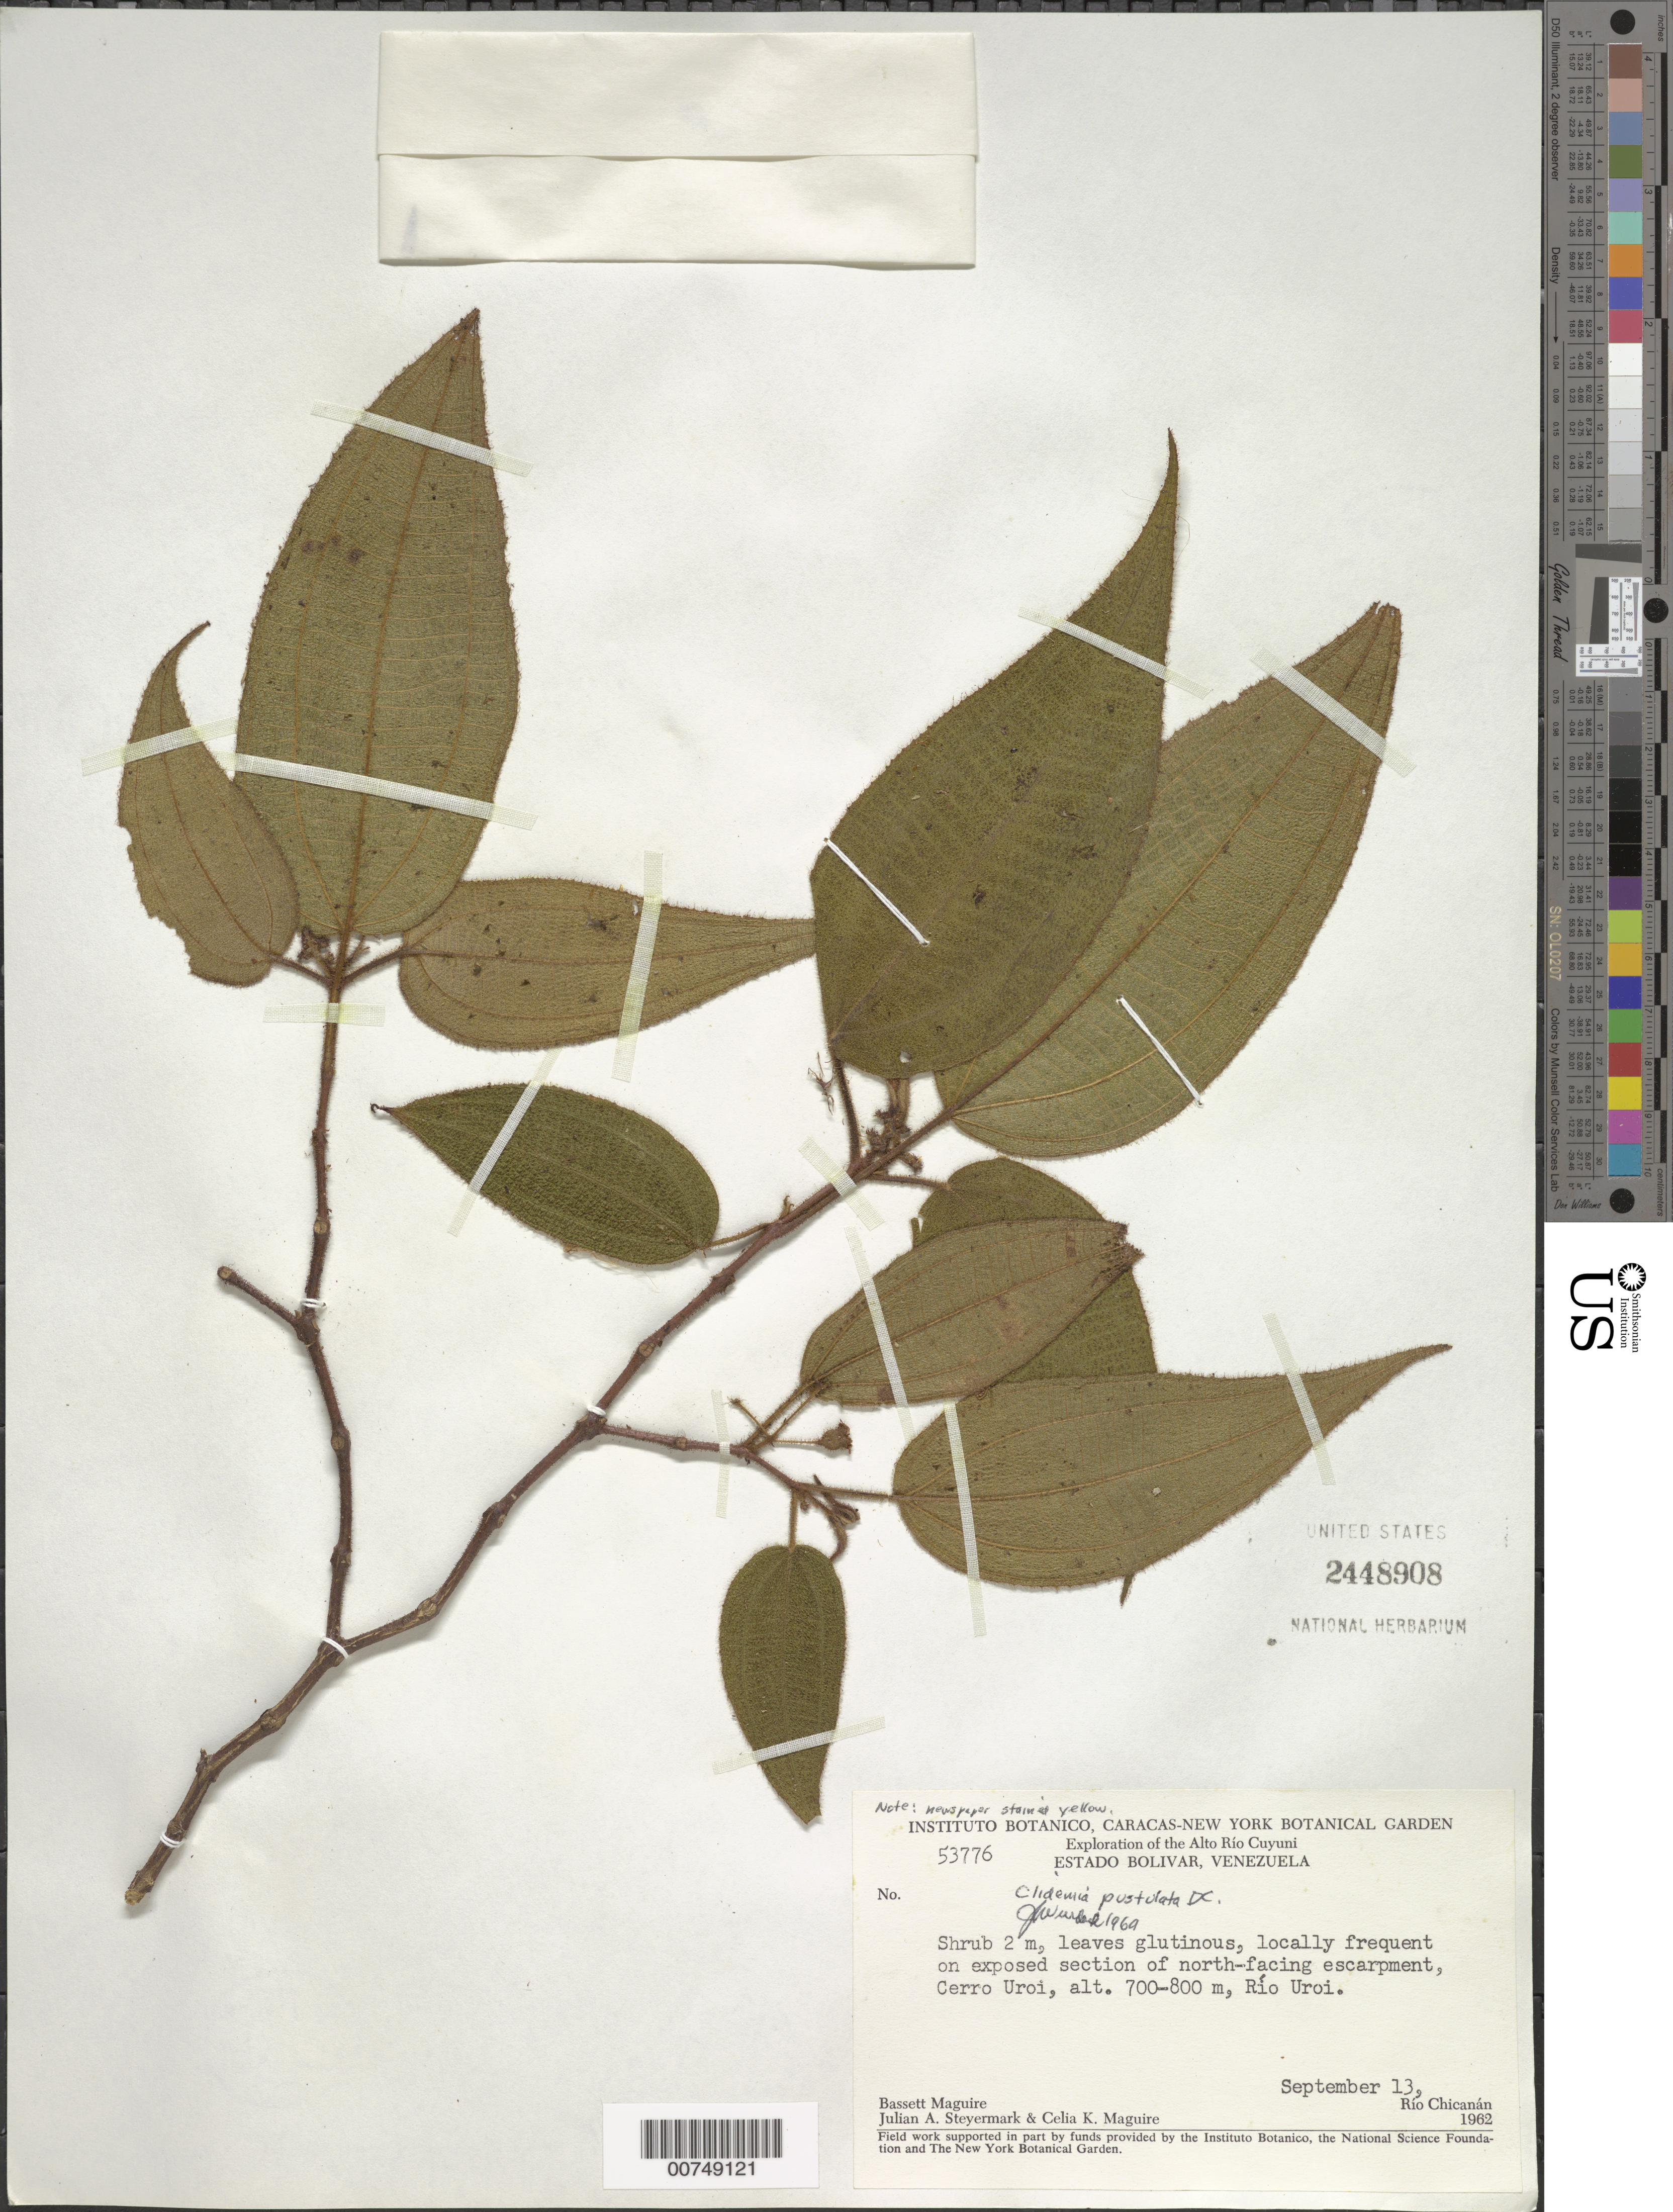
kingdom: Plantae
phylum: Tracheophyta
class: Magnoliopsida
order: Myrtales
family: Melastomataceae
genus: Clidemia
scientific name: Clidemia pustulata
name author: DC.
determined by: Wurdack, John J., (US), US (UNITED STATES)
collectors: B. Maguire, J. Steyermark & C. K. Maguire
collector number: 53776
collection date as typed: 13-Sep-62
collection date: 1962-09-13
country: Venezuela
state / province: Bolívar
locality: Alto Río Cuyuni, Cerro Uroi, Río Uroi, Upper Río Cuyuni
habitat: Exposed section of north-facing escarpment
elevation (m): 700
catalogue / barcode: US 2448908